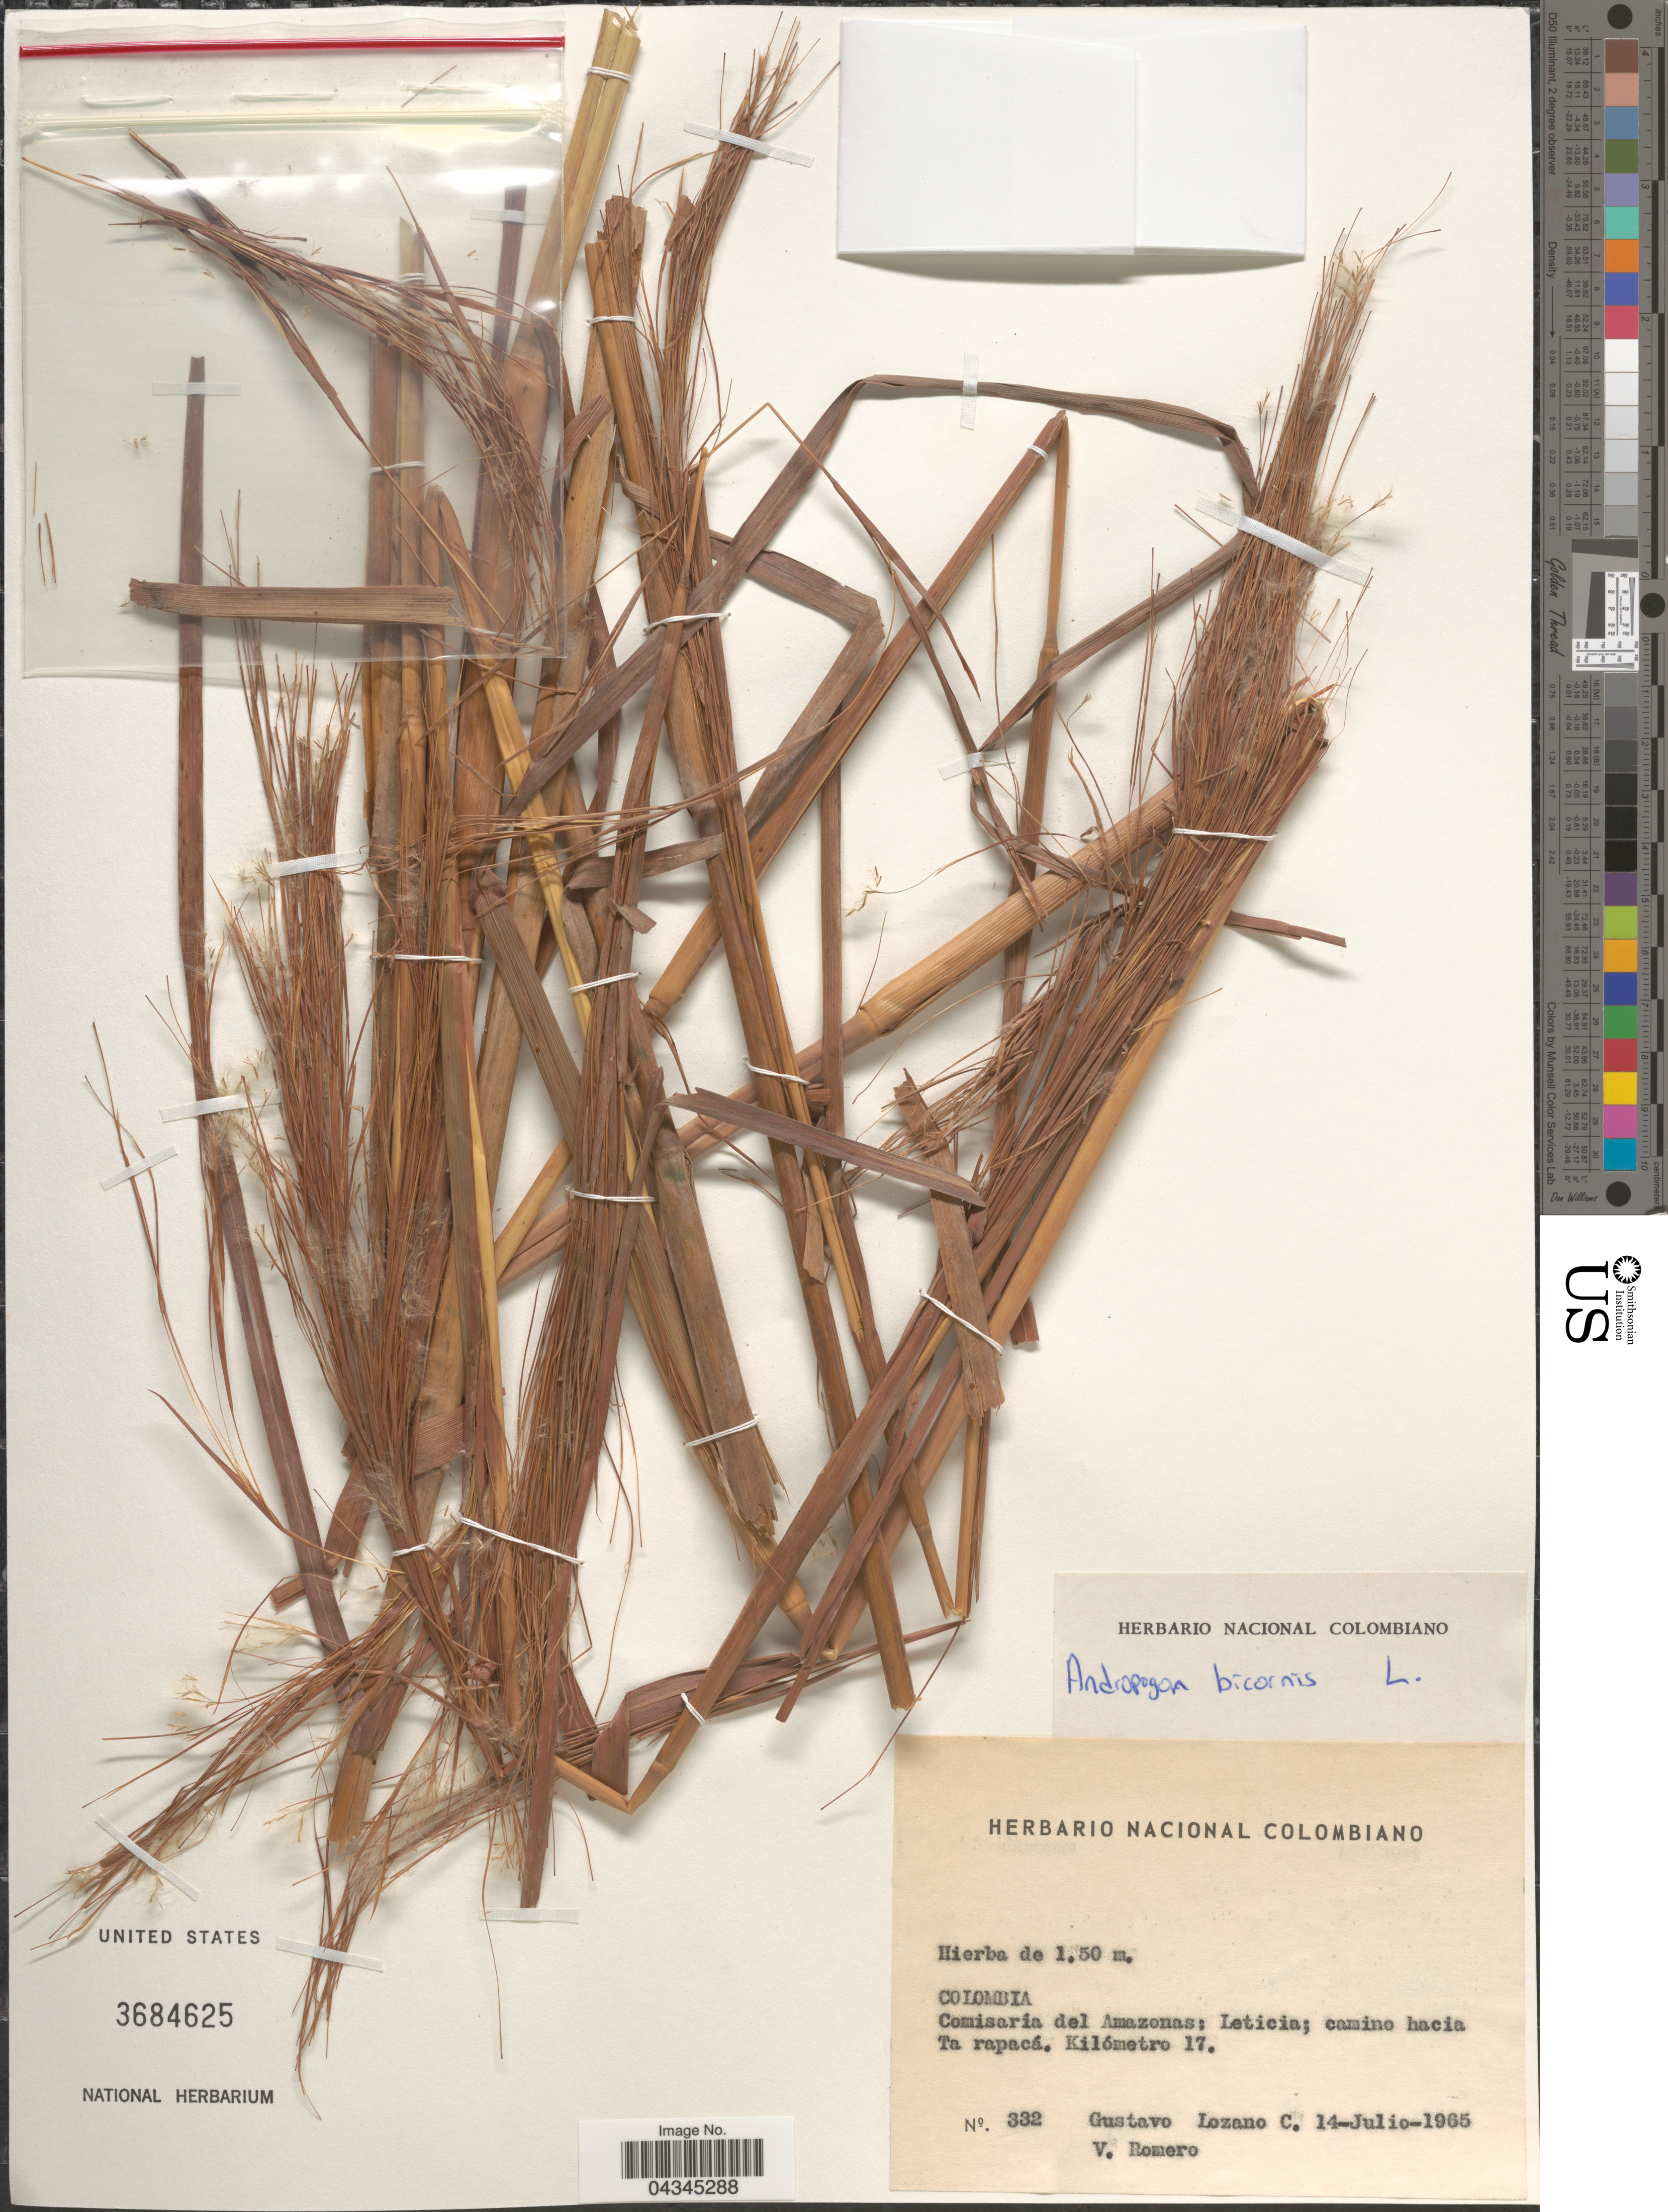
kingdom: Plantae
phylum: Tracheophyta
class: Liliopsida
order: Poales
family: Poaceae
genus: Andropogon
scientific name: Andropogon bicornis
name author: L.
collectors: G. Lozano-Contreras & V. Romero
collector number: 332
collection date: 1965-07-14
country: Colombia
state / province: Amazônas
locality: Comisaria del Amazonas; Leticia; camino hacia Ta rapacá. Kilómetro 17.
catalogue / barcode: US 3684625